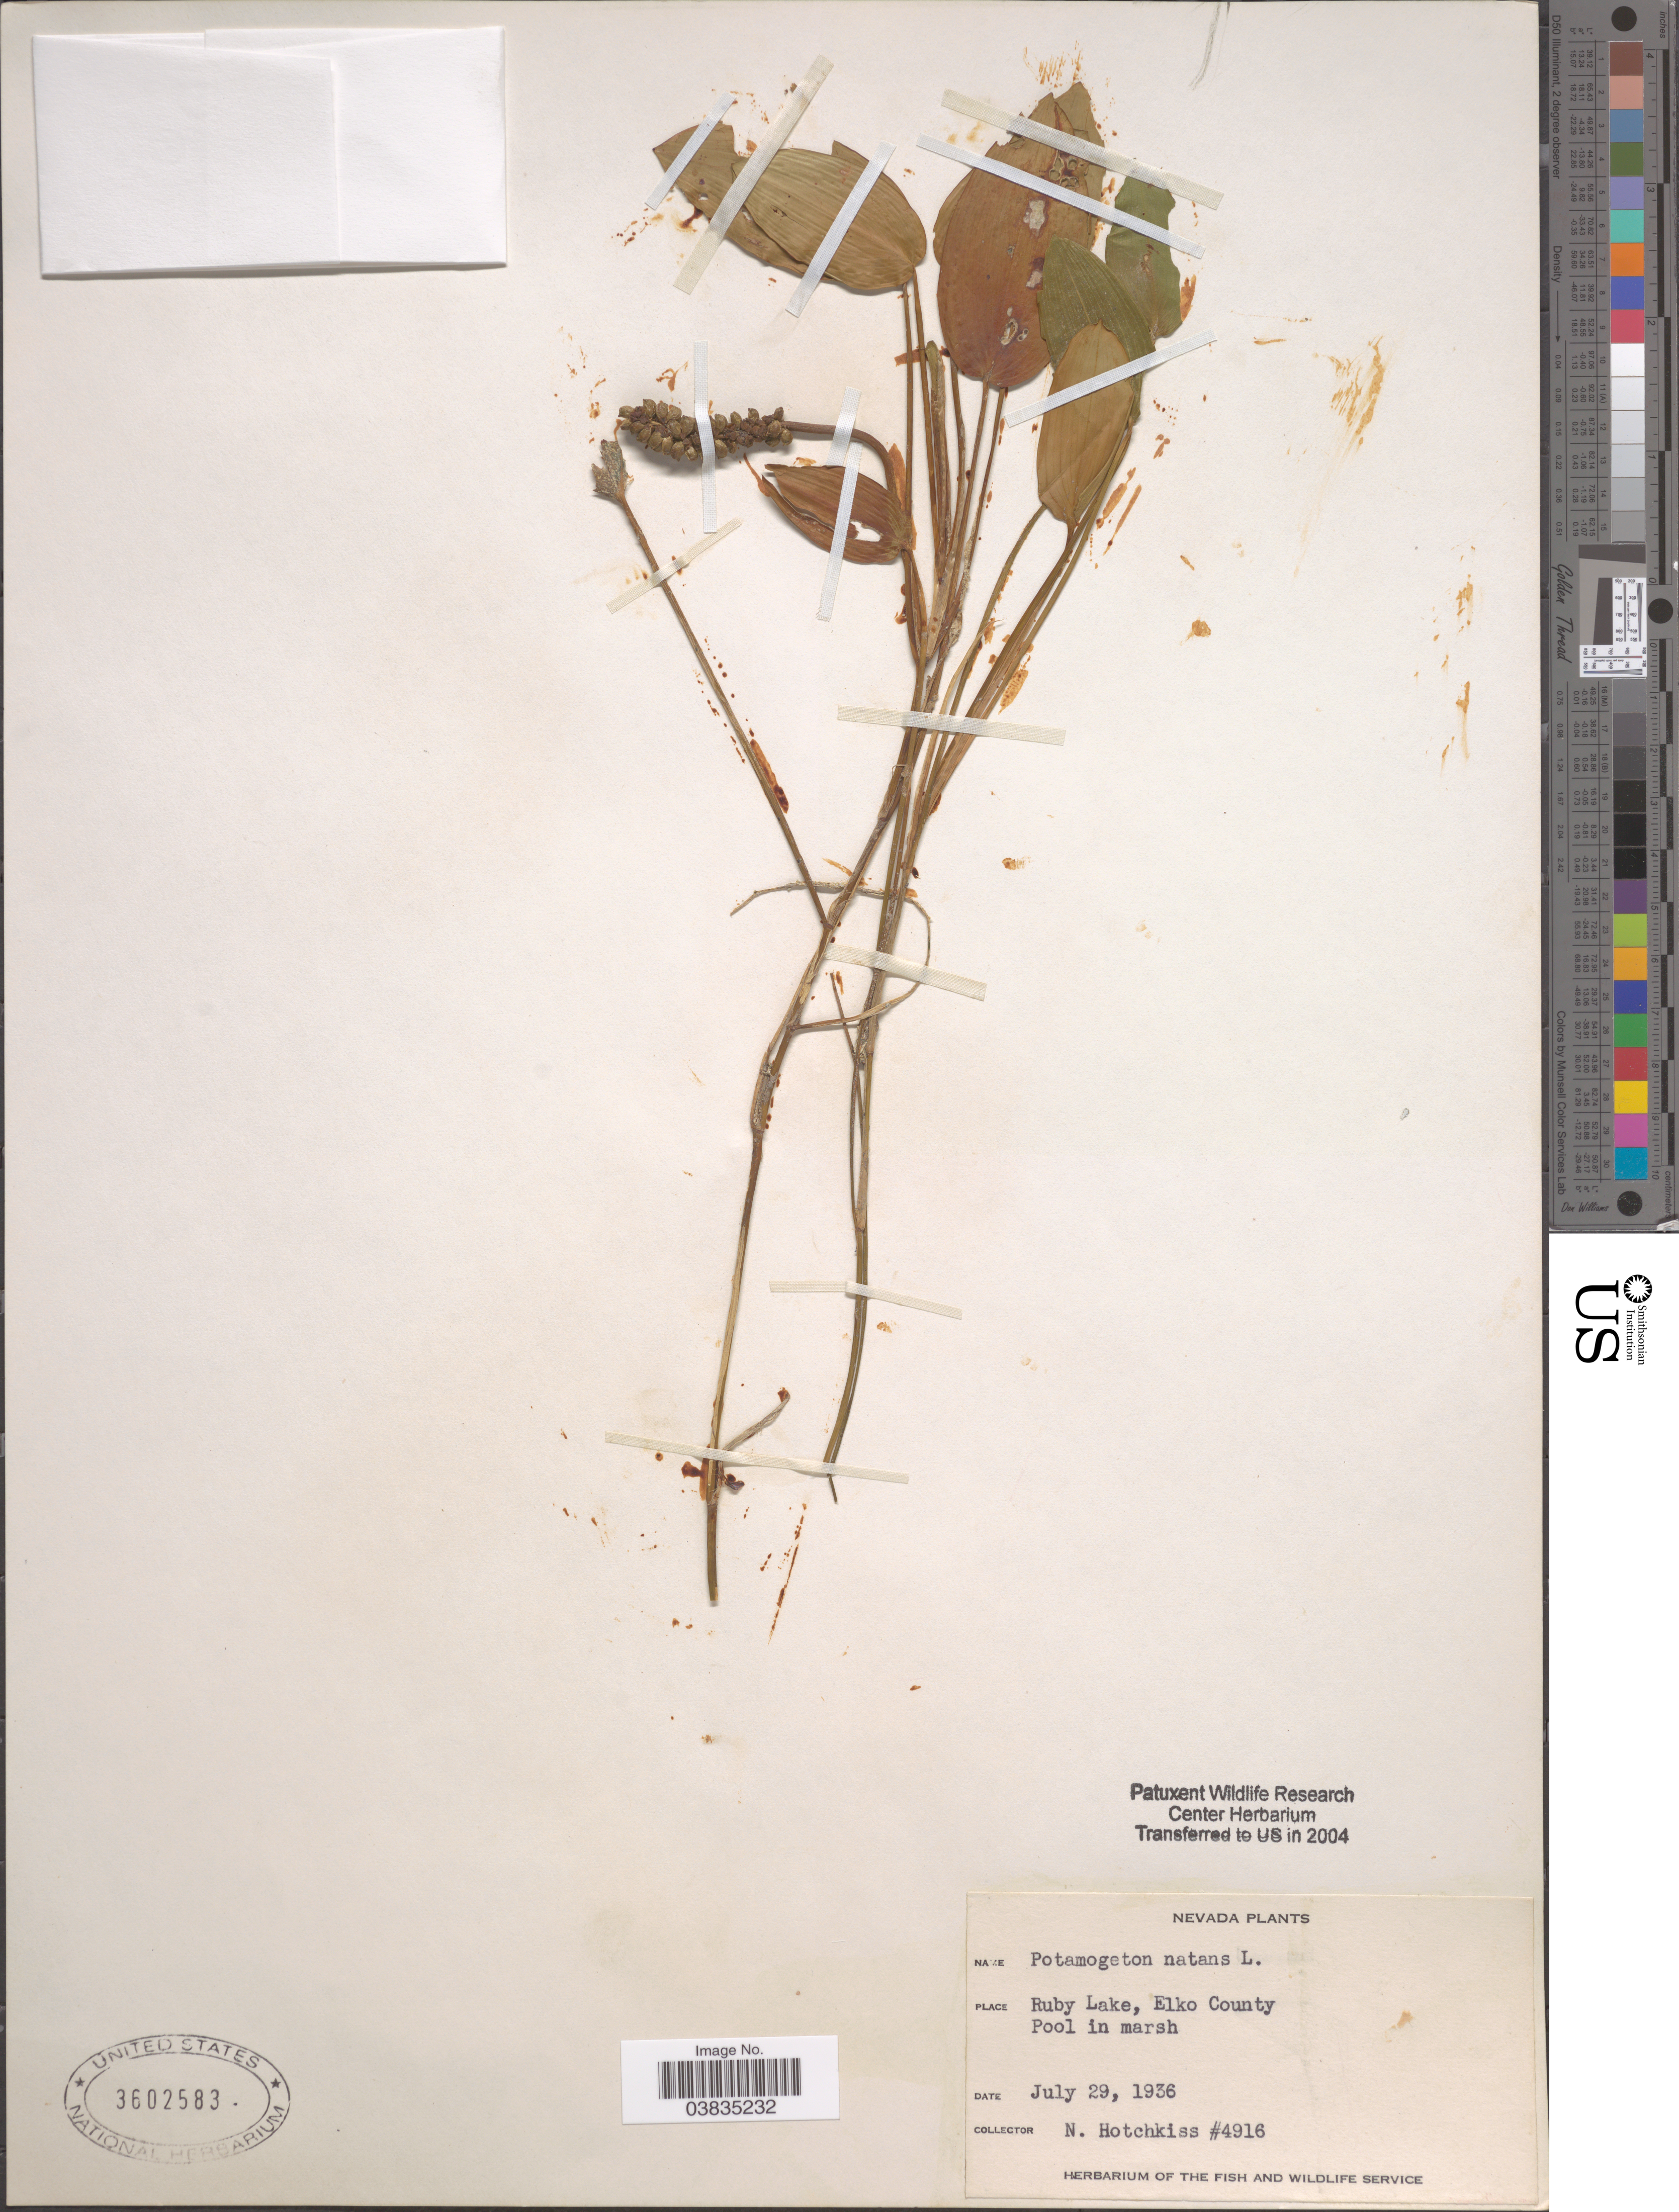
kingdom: Plantae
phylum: Tracheophyta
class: Liliopsida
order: Alismatales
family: Potamogetonaceae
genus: Potamogeton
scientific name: Potamogeton natans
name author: L.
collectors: N. Hotchkiss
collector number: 4916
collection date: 1936-07-29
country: United States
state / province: Nevada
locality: Ruby Lake, Elko County.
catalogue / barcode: US 3602583